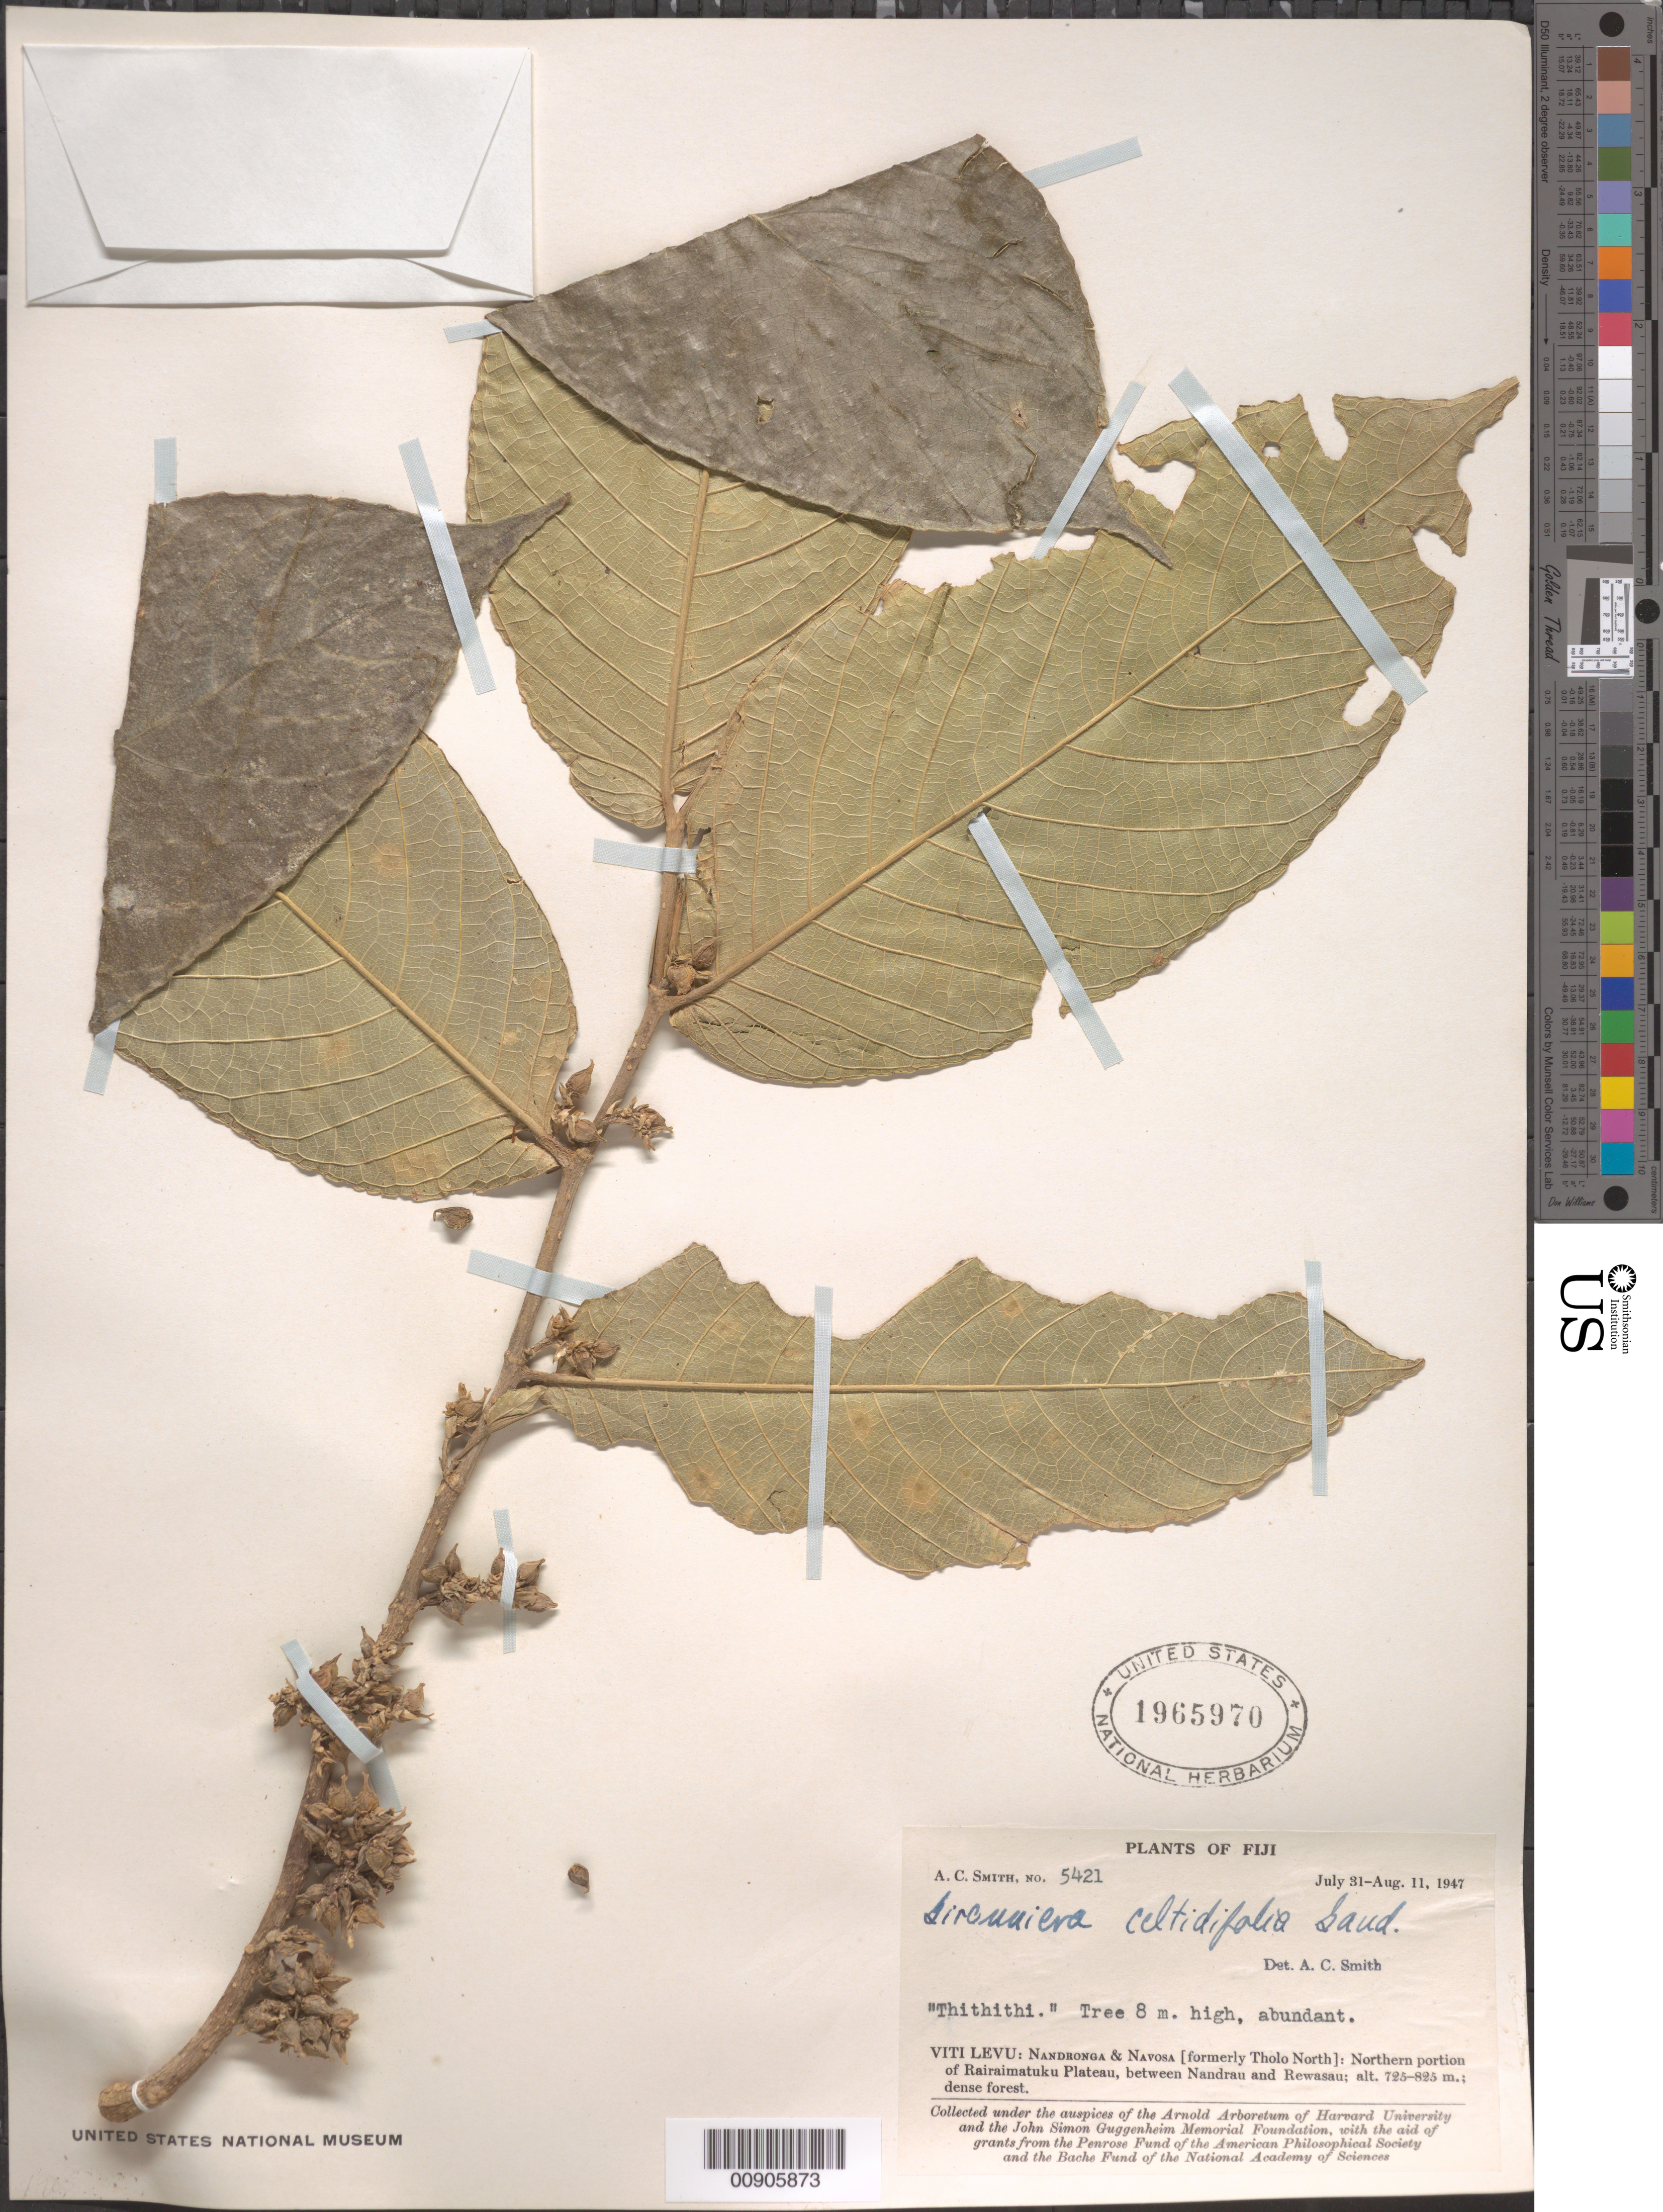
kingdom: Plantae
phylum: Tracheophyta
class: Magnoliopsida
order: Rosales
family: Cannabaceae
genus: Gironniera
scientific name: Gironniera celtidifolia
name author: Gaudich.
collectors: C. A. Smith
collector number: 5421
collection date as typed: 31 Jul 1947 to 11 Aug 1947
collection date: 1947-07-31/1947-08-11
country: Fiji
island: Viti Levu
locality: Nandronga & Navosa (formerly tholo North): Northern portion of rairaimatuku Plateau between Nandrau and Rewasan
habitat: dense forest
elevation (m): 725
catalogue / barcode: US 1965970